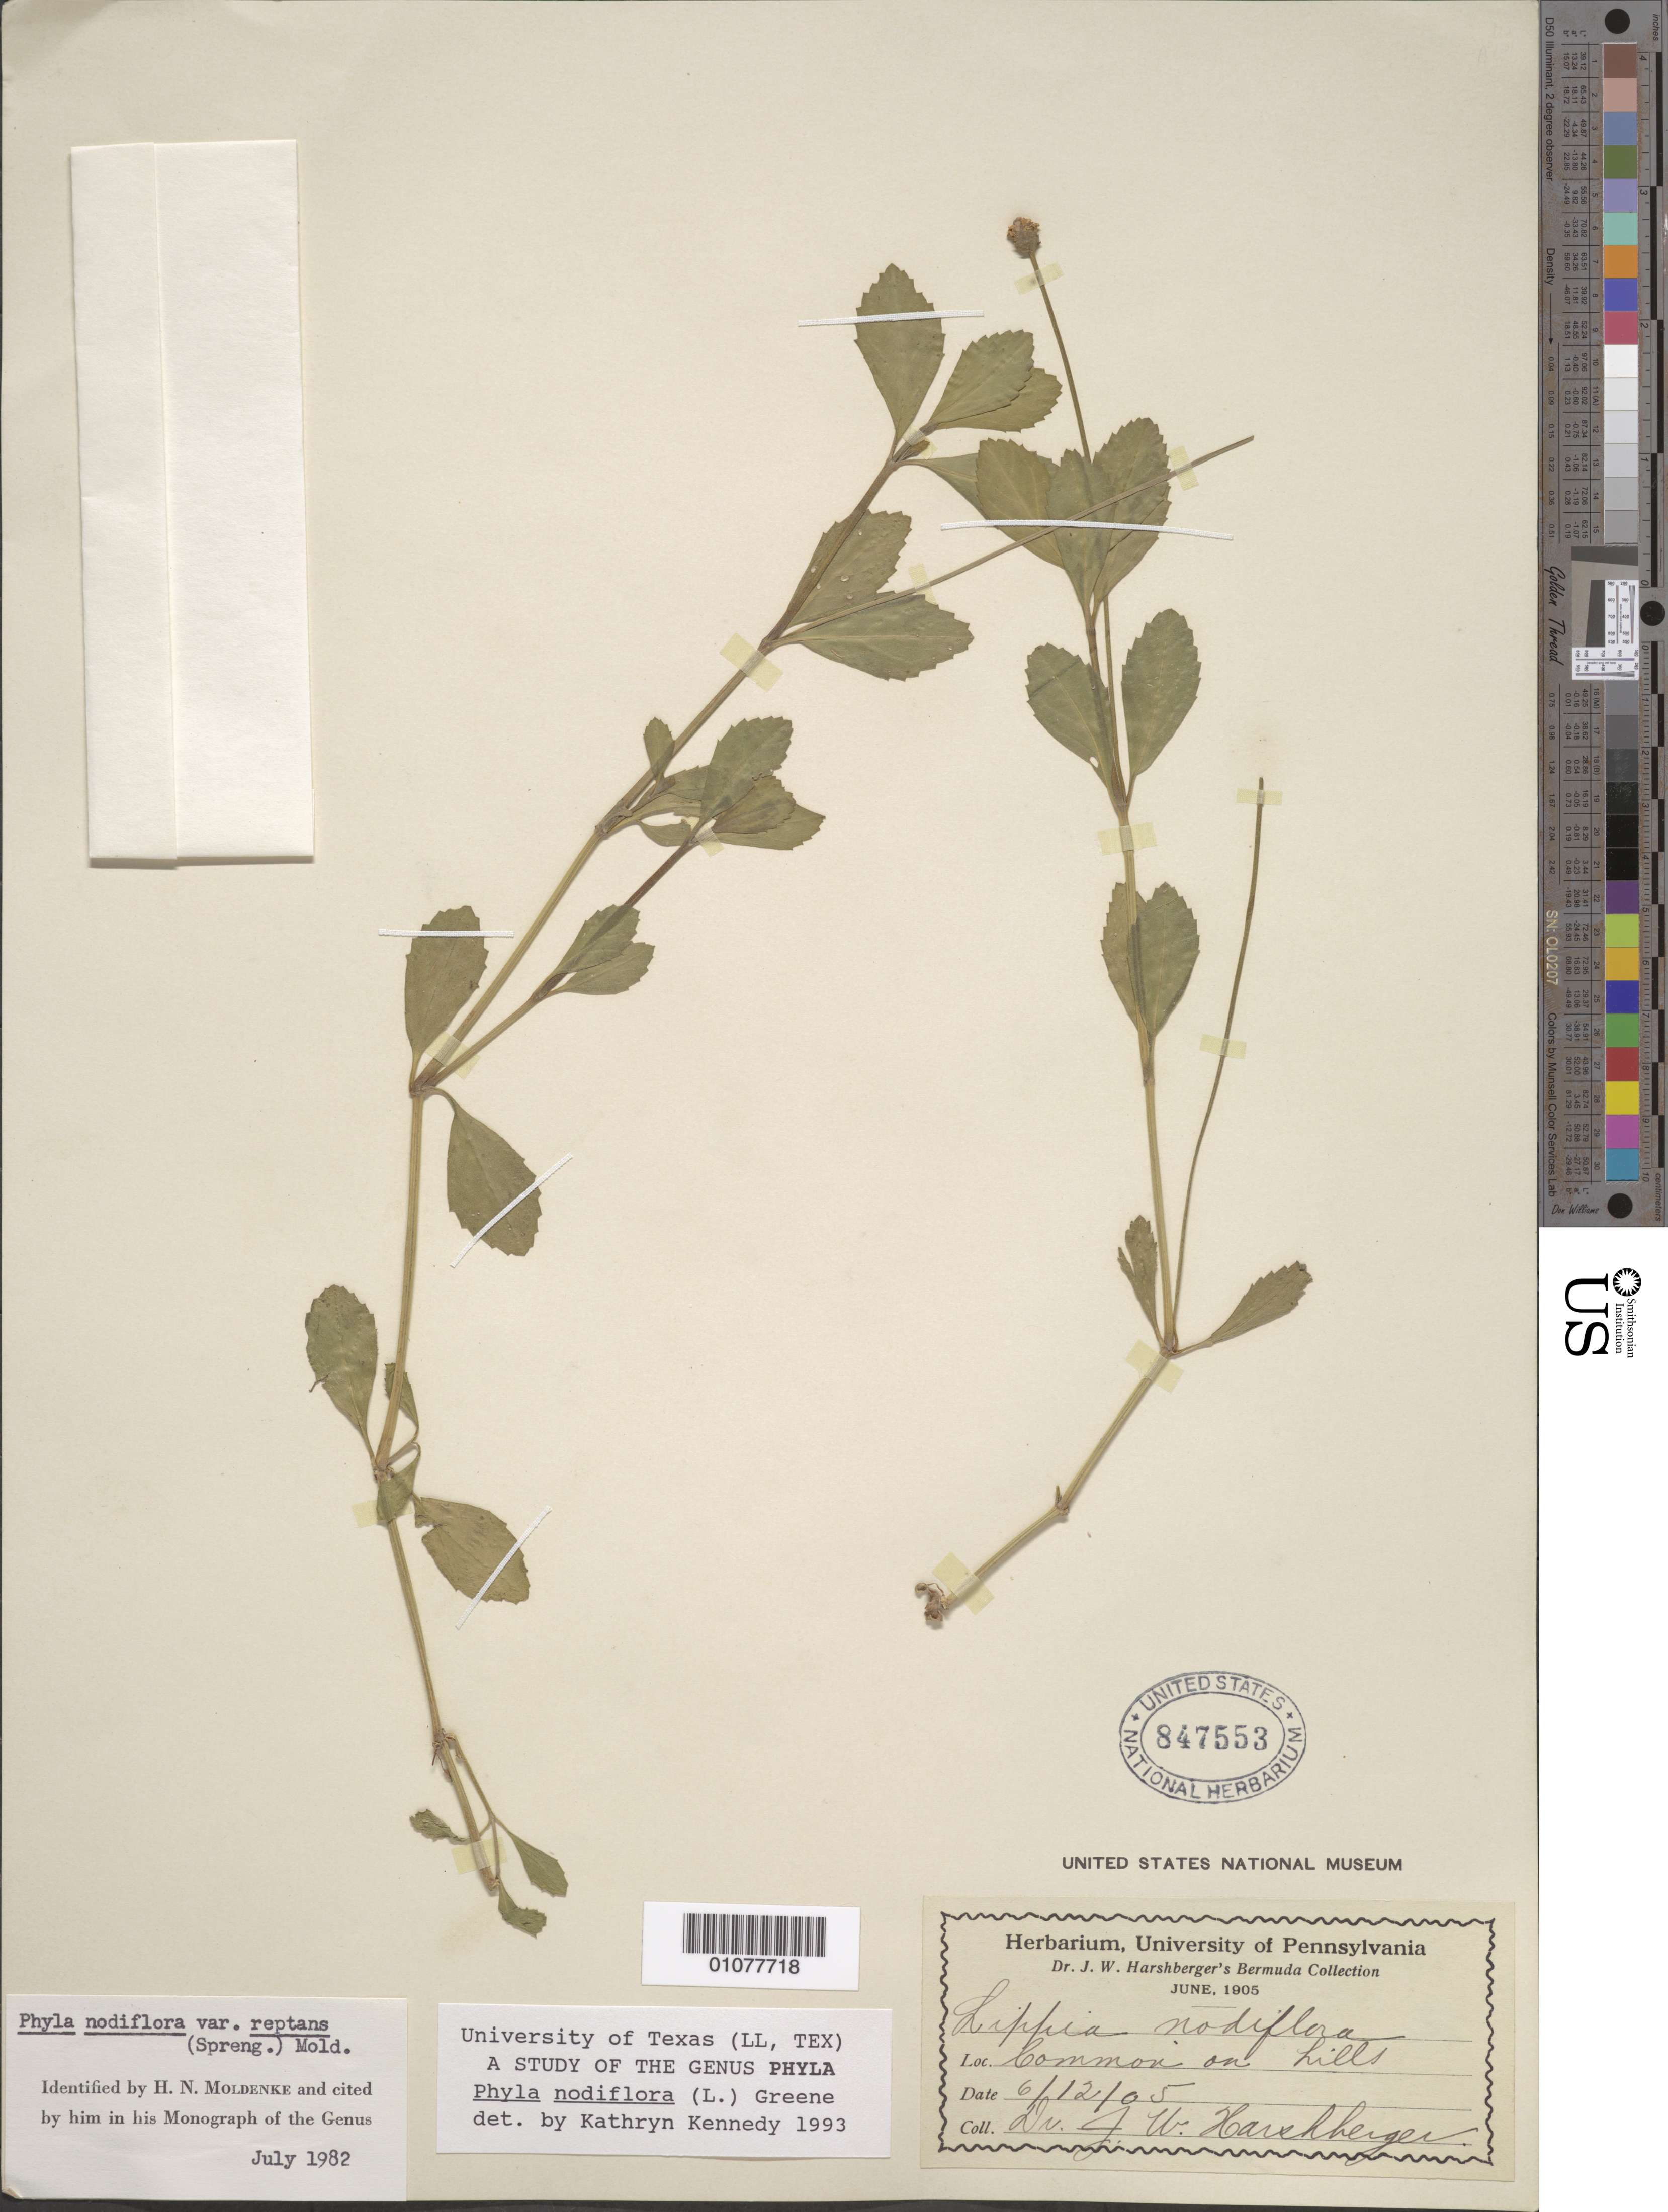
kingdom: Plantae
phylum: Tracheophyta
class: Magnoliopsida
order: Lamiales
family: Verbenaceae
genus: Phyla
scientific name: Phyla nodiflora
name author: (L.) Greene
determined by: Kennedy, K.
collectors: J. W. Harshberger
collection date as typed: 12 Jun 1905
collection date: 1905-06-12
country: Bermuda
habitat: Common on hills.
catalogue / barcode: US 847553